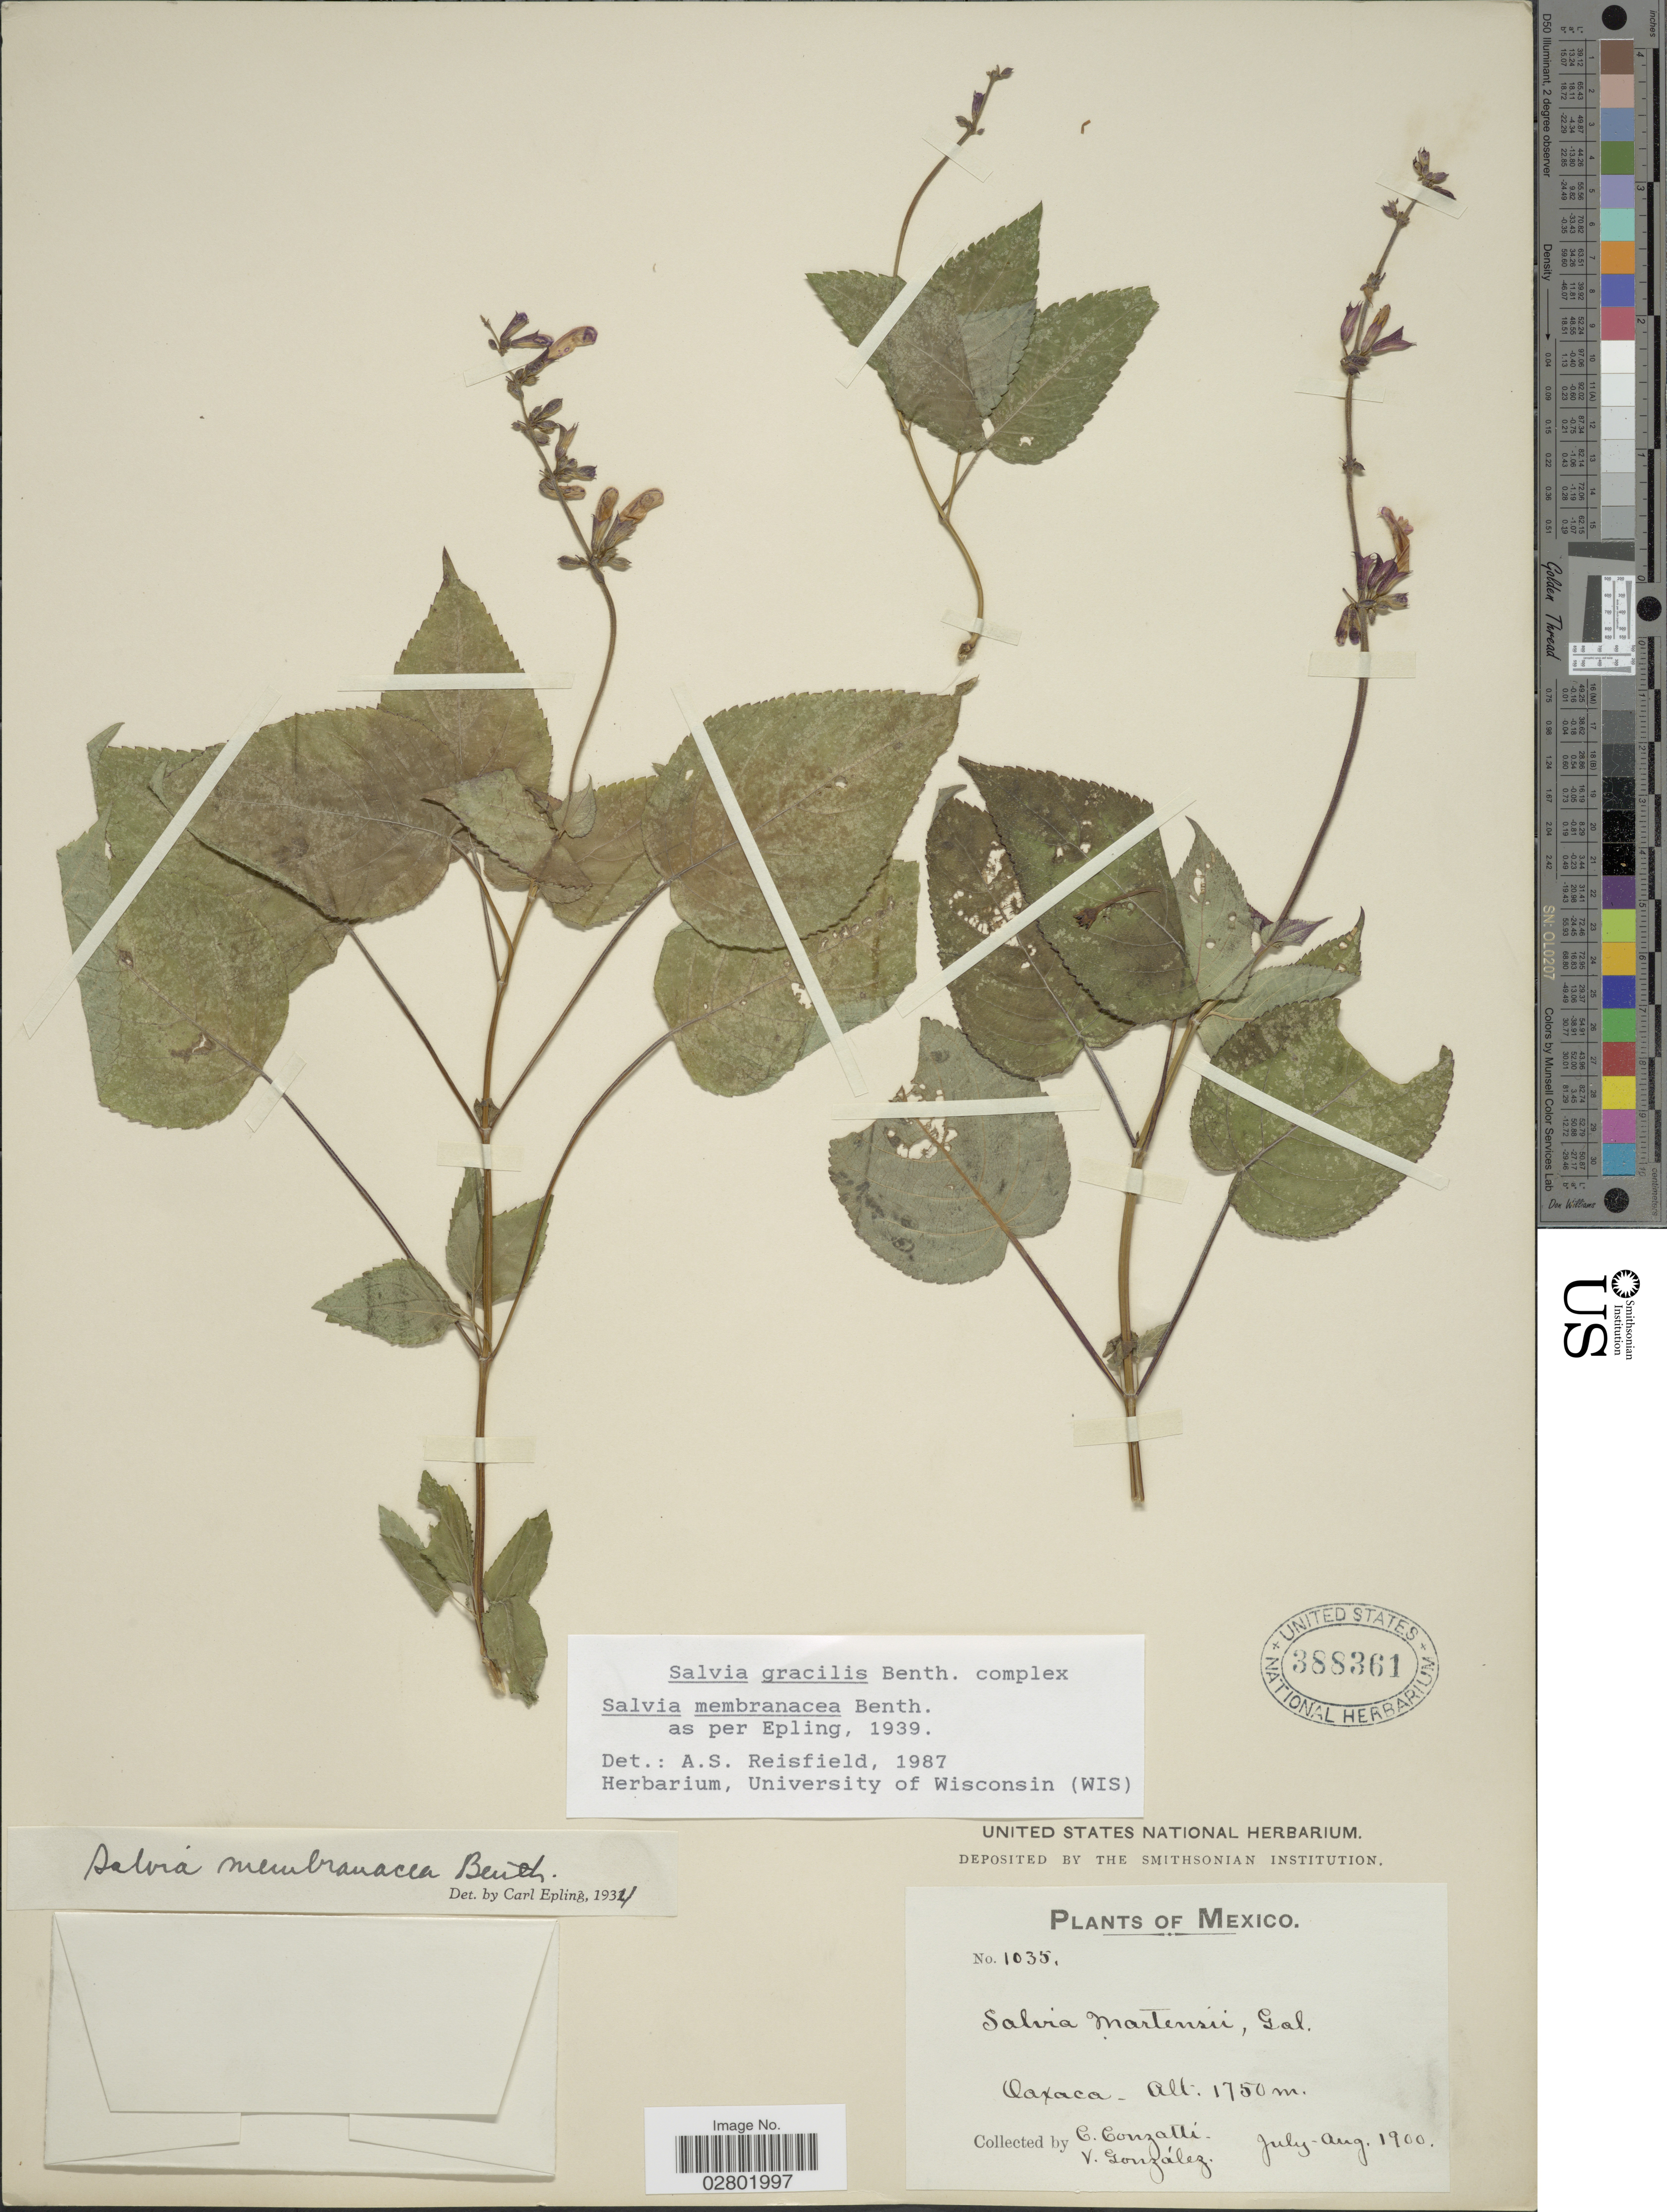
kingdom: Plantae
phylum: Tracheophyta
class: Magnoliopsida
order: Lamiales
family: Lamiaceae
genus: Salvia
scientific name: Salvia membranacea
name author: Benth.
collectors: C. Conzatti & V. González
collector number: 1035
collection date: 1900-07/1900-08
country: Mexico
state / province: Oaxaca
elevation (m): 1750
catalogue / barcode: US 388361